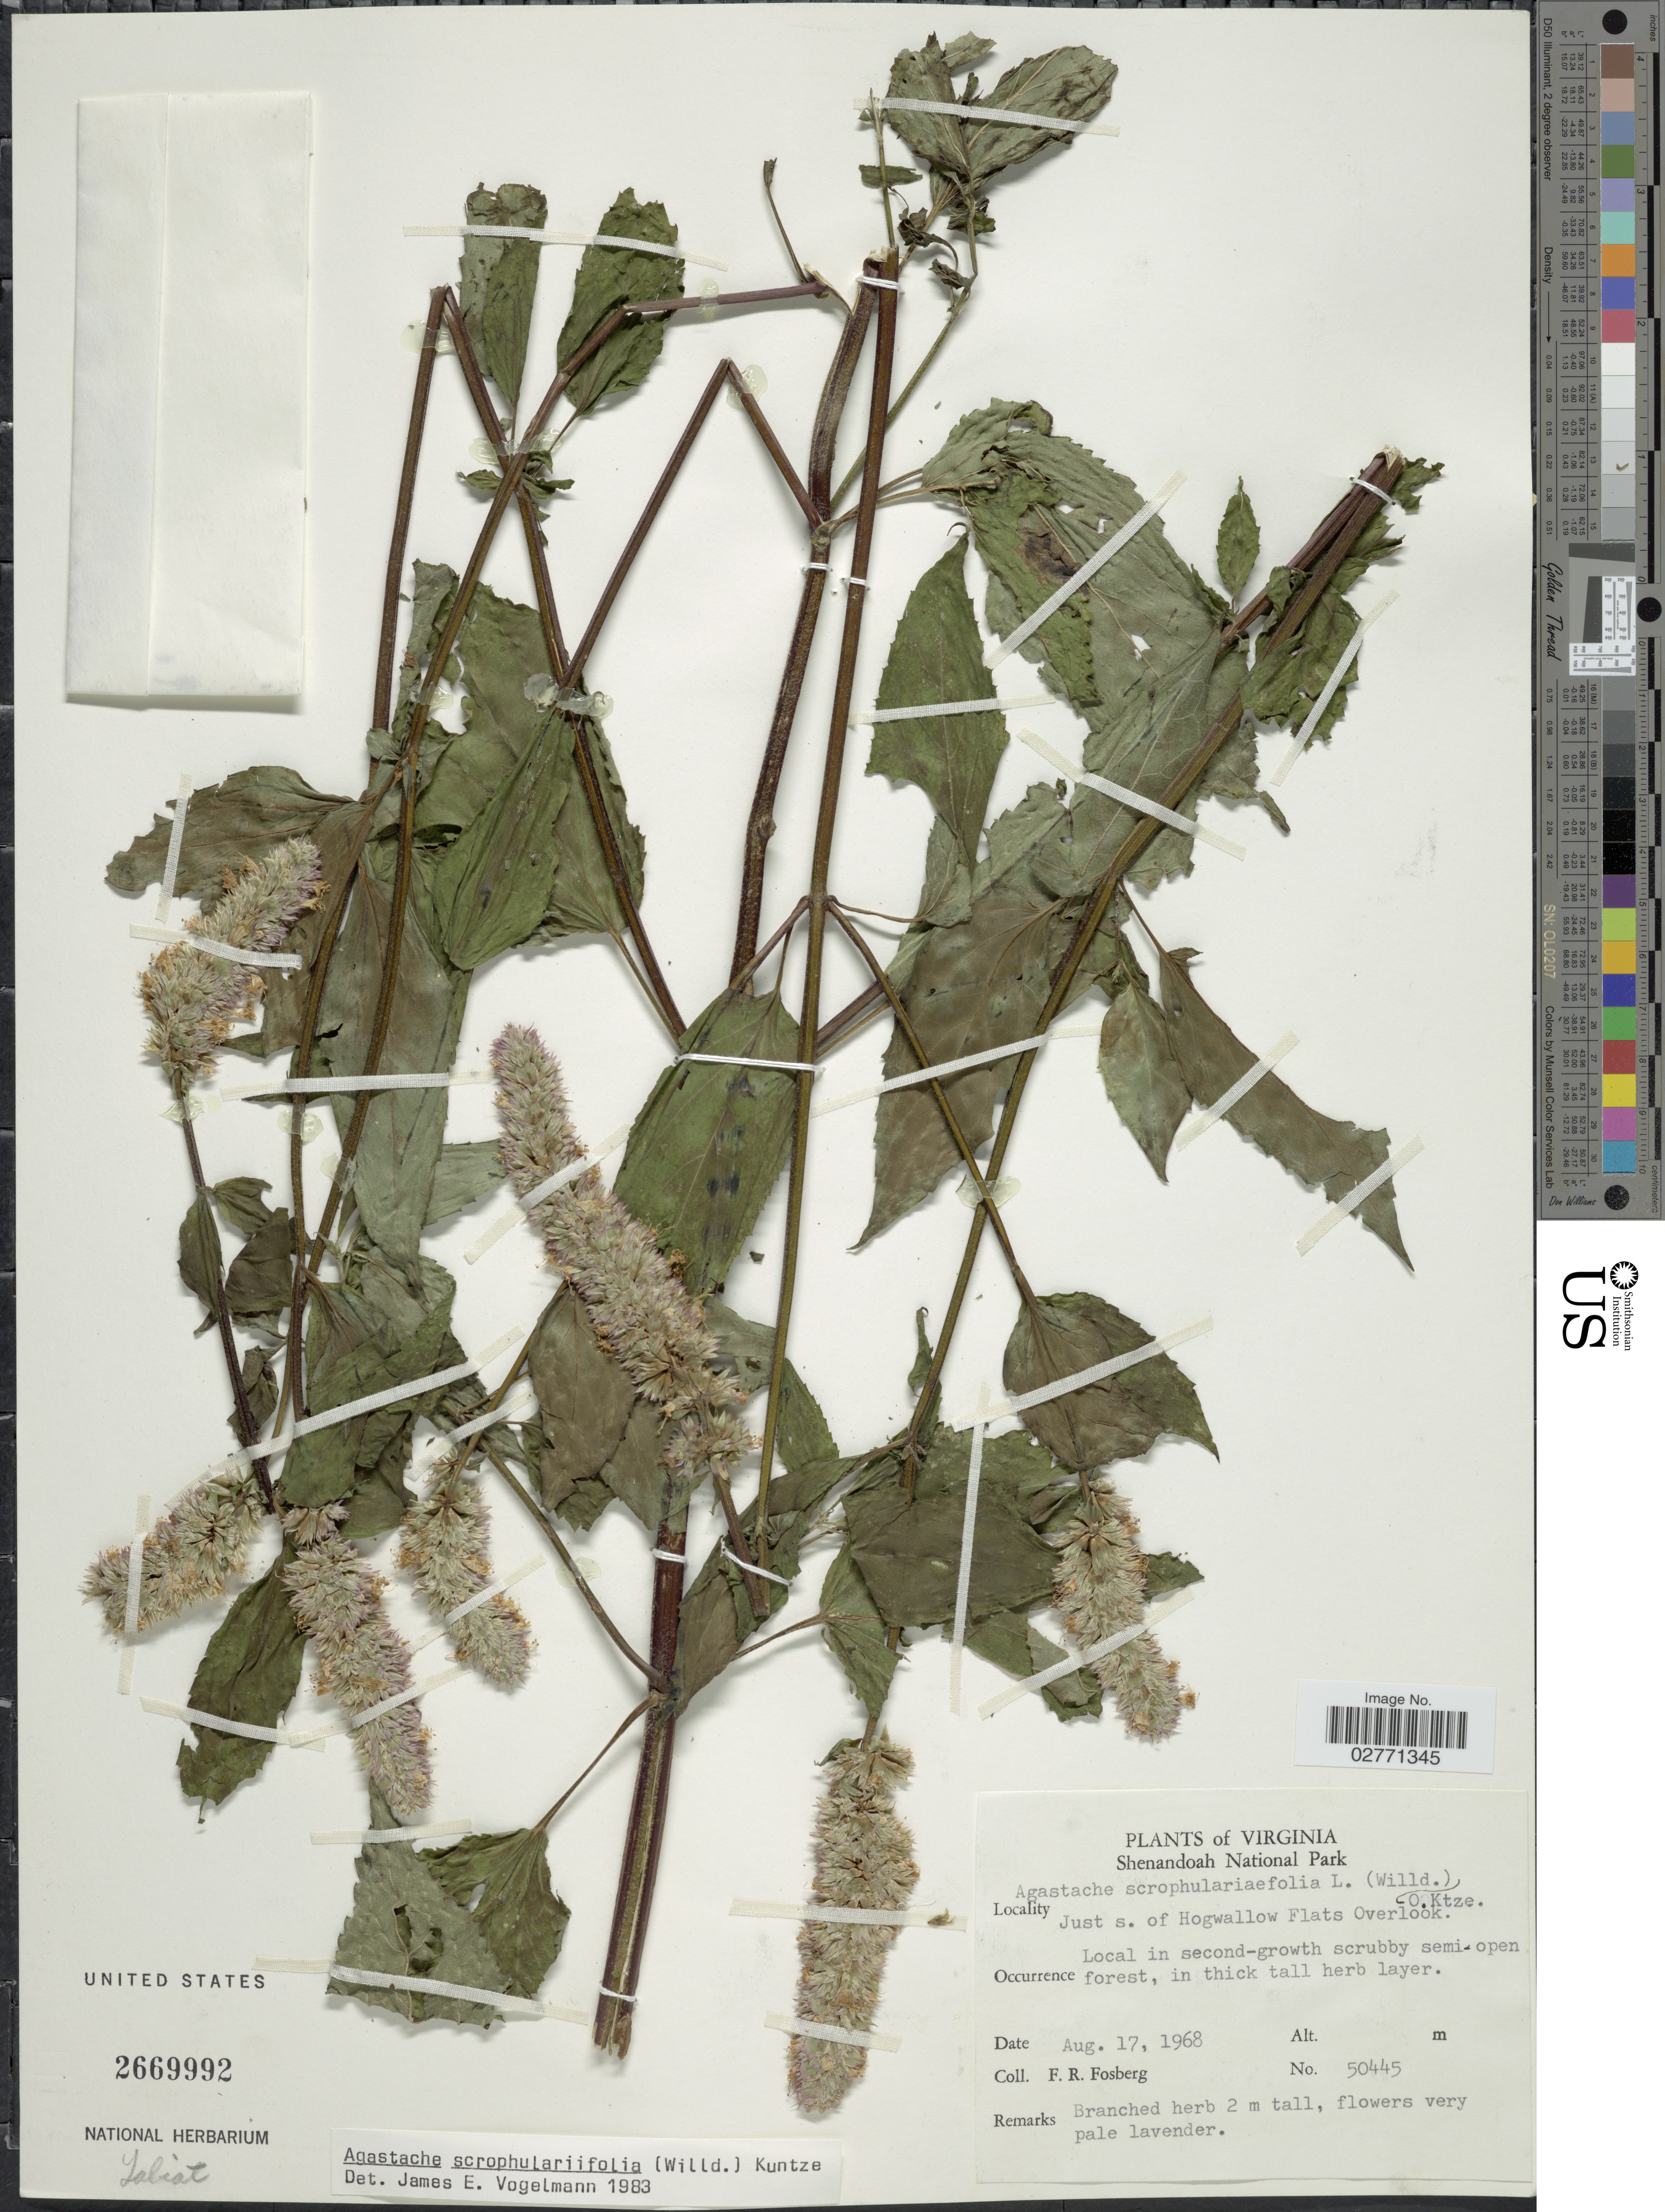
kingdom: Plantae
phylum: Tracheophyta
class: Magnoliopsida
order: Lamiales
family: Lamiaceae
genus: Agastache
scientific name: Agastache scrophulariifolia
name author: (Willd.) Kuntze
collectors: F. R. Fosberg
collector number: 50445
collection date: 1968-08-17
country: United States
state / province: Virginia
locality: Shenandoah National Park. Just s. of Hogwallow Flats Overlook.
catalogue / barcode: US 2669992